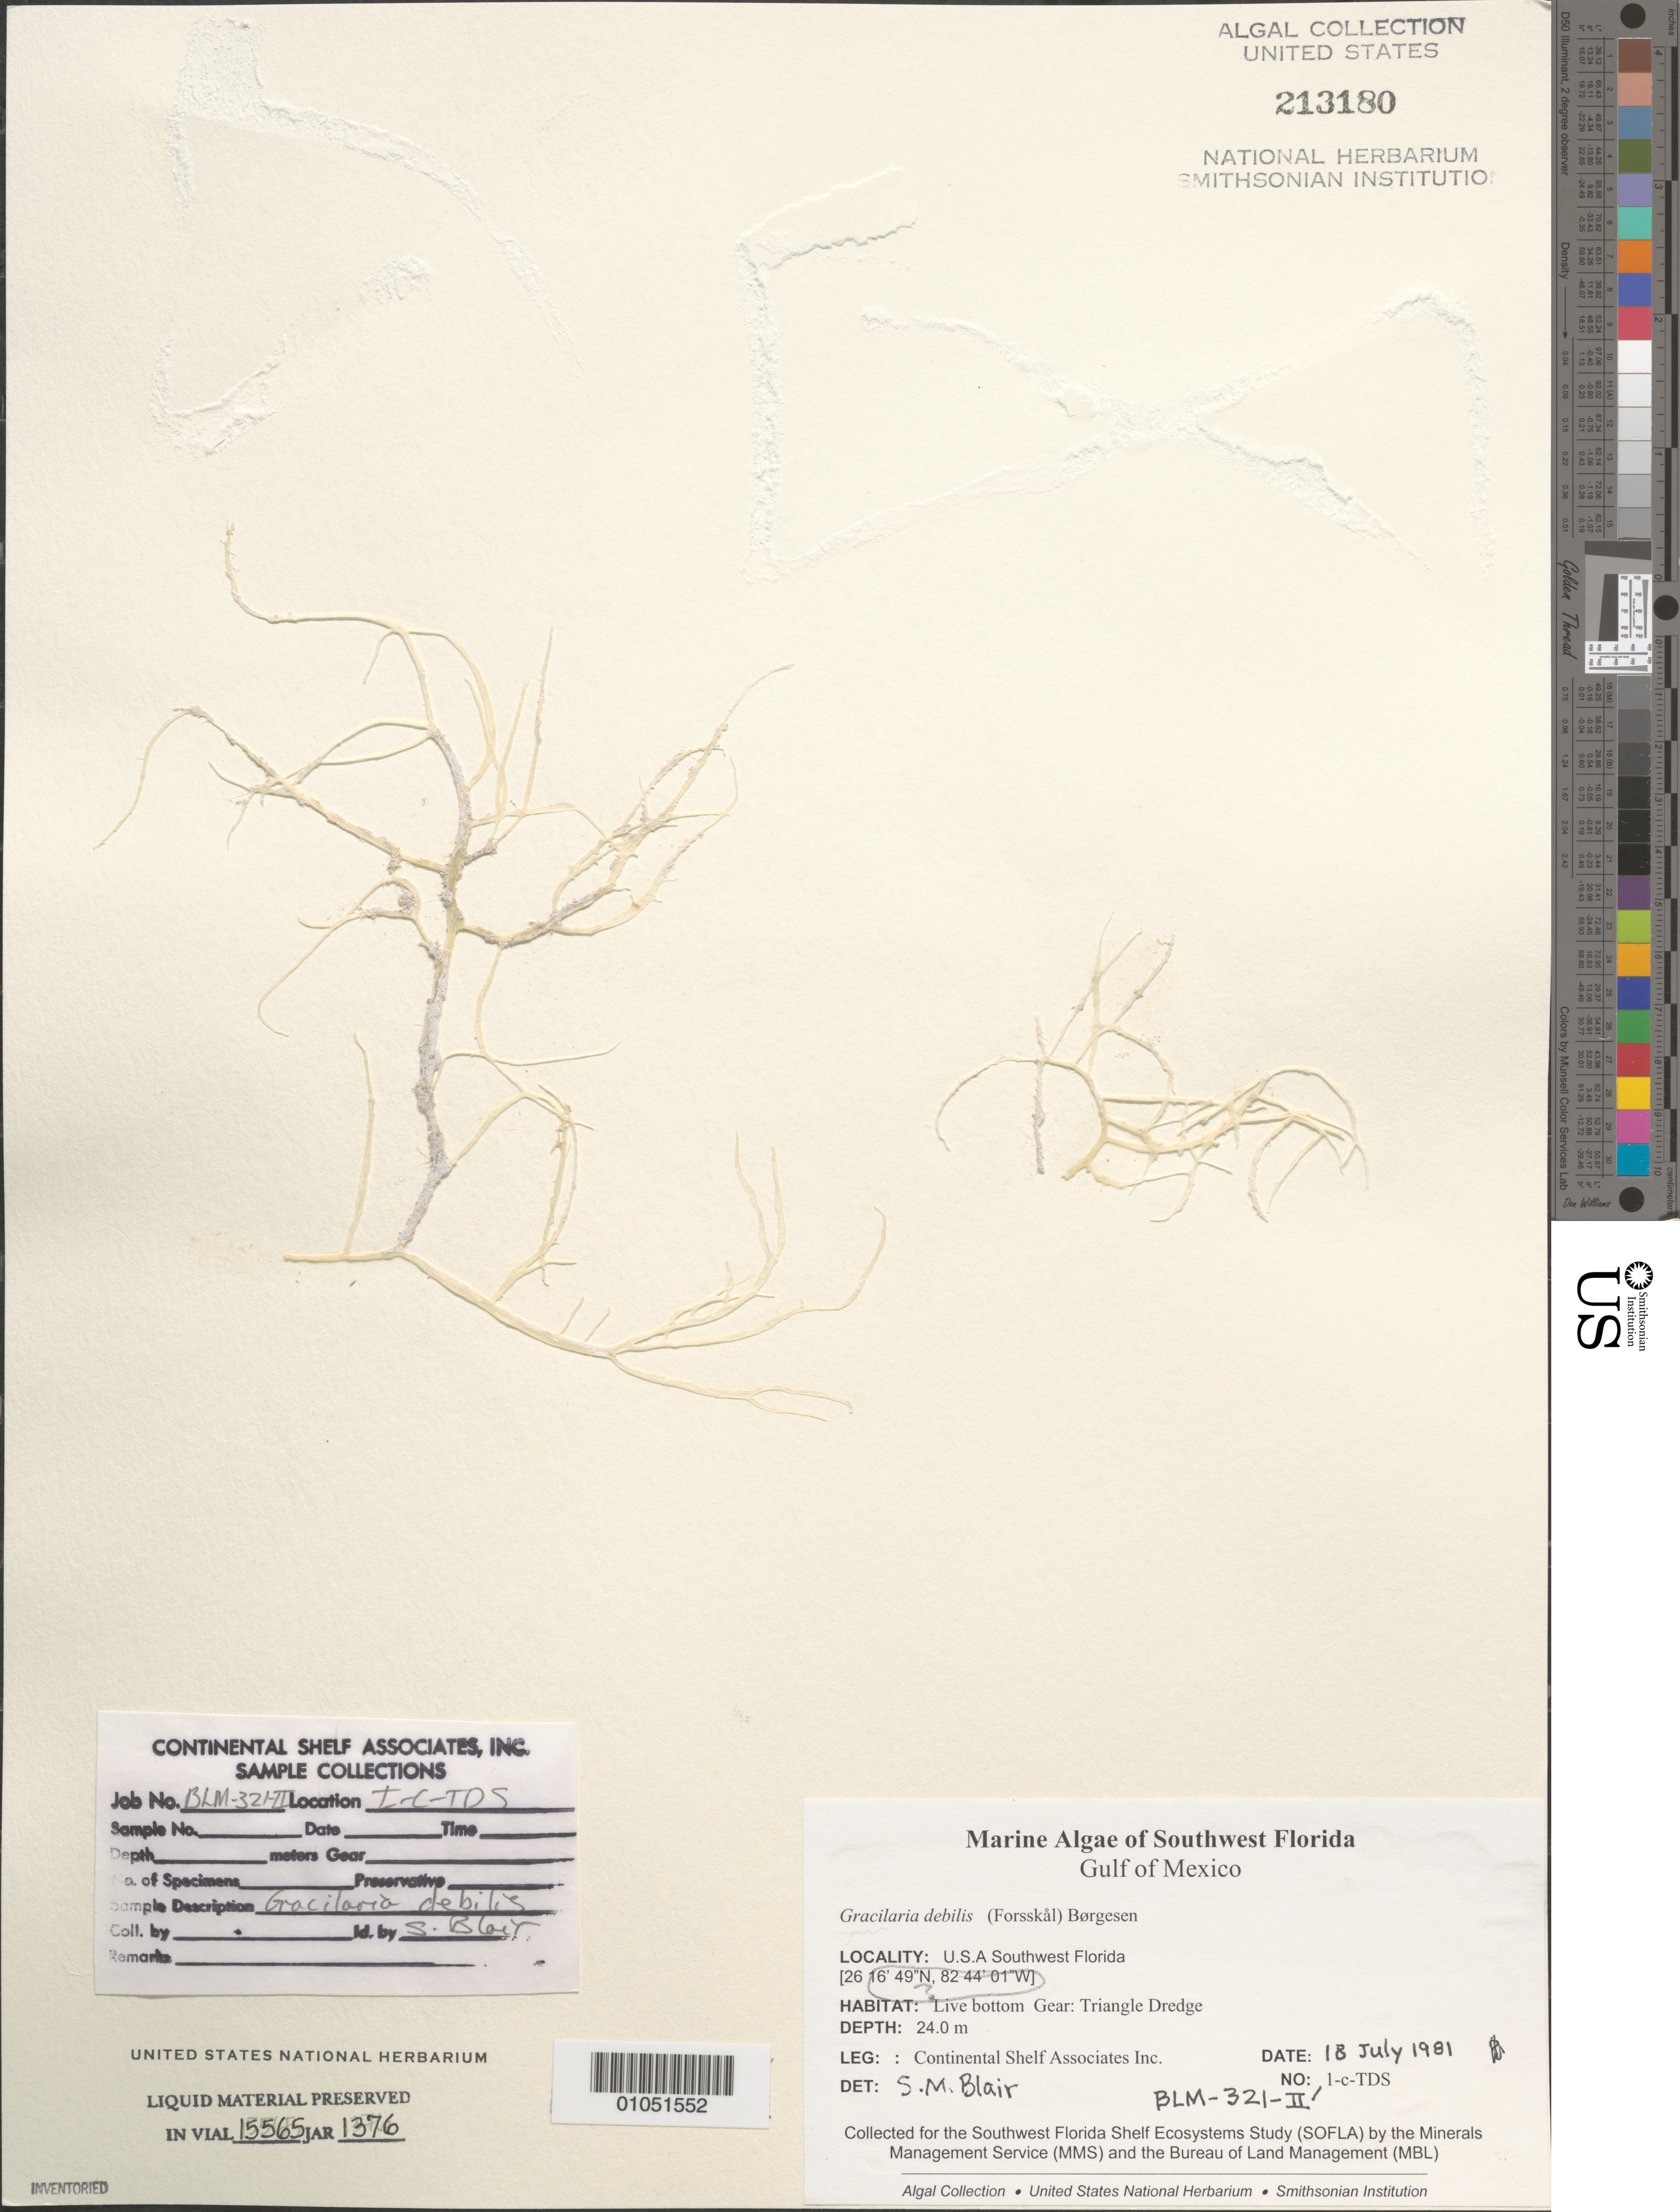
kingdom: Plantae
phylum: Rhodophyta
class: Florideophyceae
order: Gracilariales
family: Gracilariaceae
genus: Gracilaria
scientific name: Gracilaria debilis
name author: (Forssk.) Børgesen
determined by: Blair, S. M.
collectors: Continental Shelf Associates for the MMS/BLM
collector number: BLM-321-II-1-C-TDS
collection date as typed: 18 Jul 1981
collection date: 1981-07-18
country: United States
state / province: Florida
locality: Gulf of Mexico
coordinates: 26 16'49"N, 82 44'01"W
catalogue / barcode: US 213180